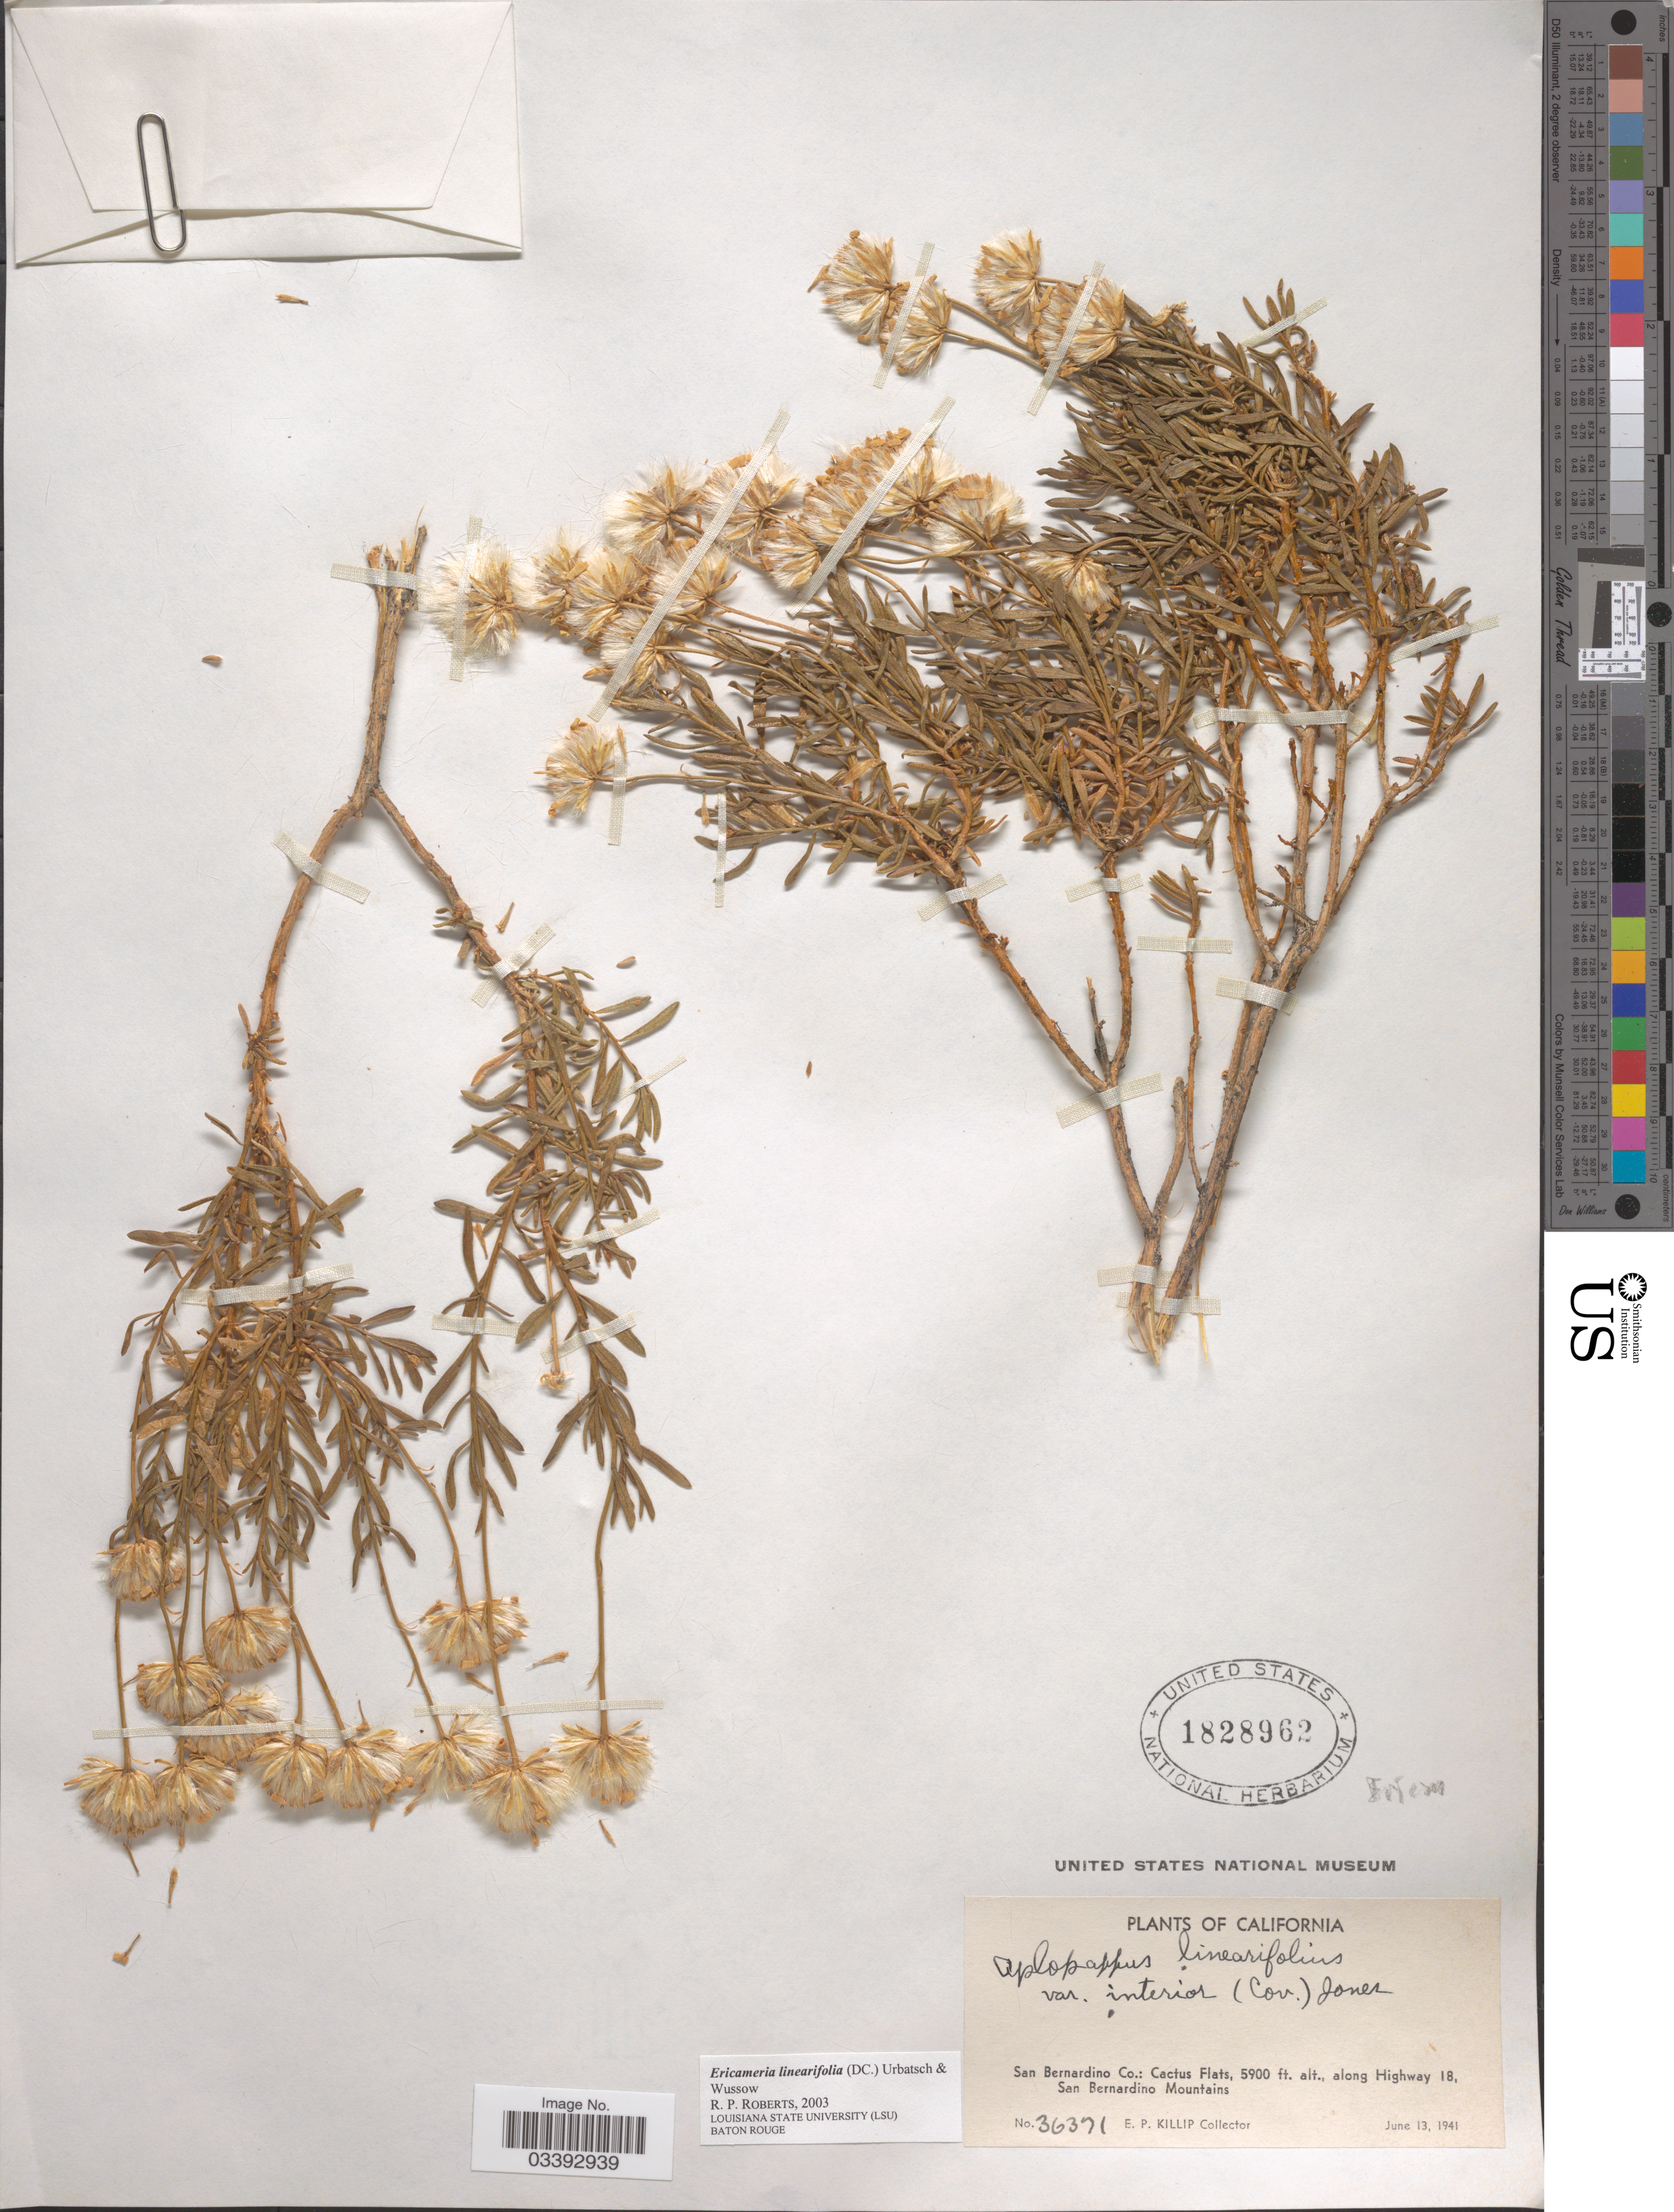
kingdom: Plantae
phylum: Tracheophyta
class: Magnoliopsida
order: Asterales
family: Asteraceae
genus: Ericameria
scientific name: Ericameria linearifolia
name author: (DC.) Urbatsch & Wussow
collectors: E. P. Killip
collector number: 36371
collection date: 1941-06-13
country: United States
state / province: California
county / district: San Bernardino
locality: San Bernardino Co.: Cactus Flat, along Highway 18, San Bernardino Mountains.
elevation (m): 1798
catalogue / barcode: US 1828962